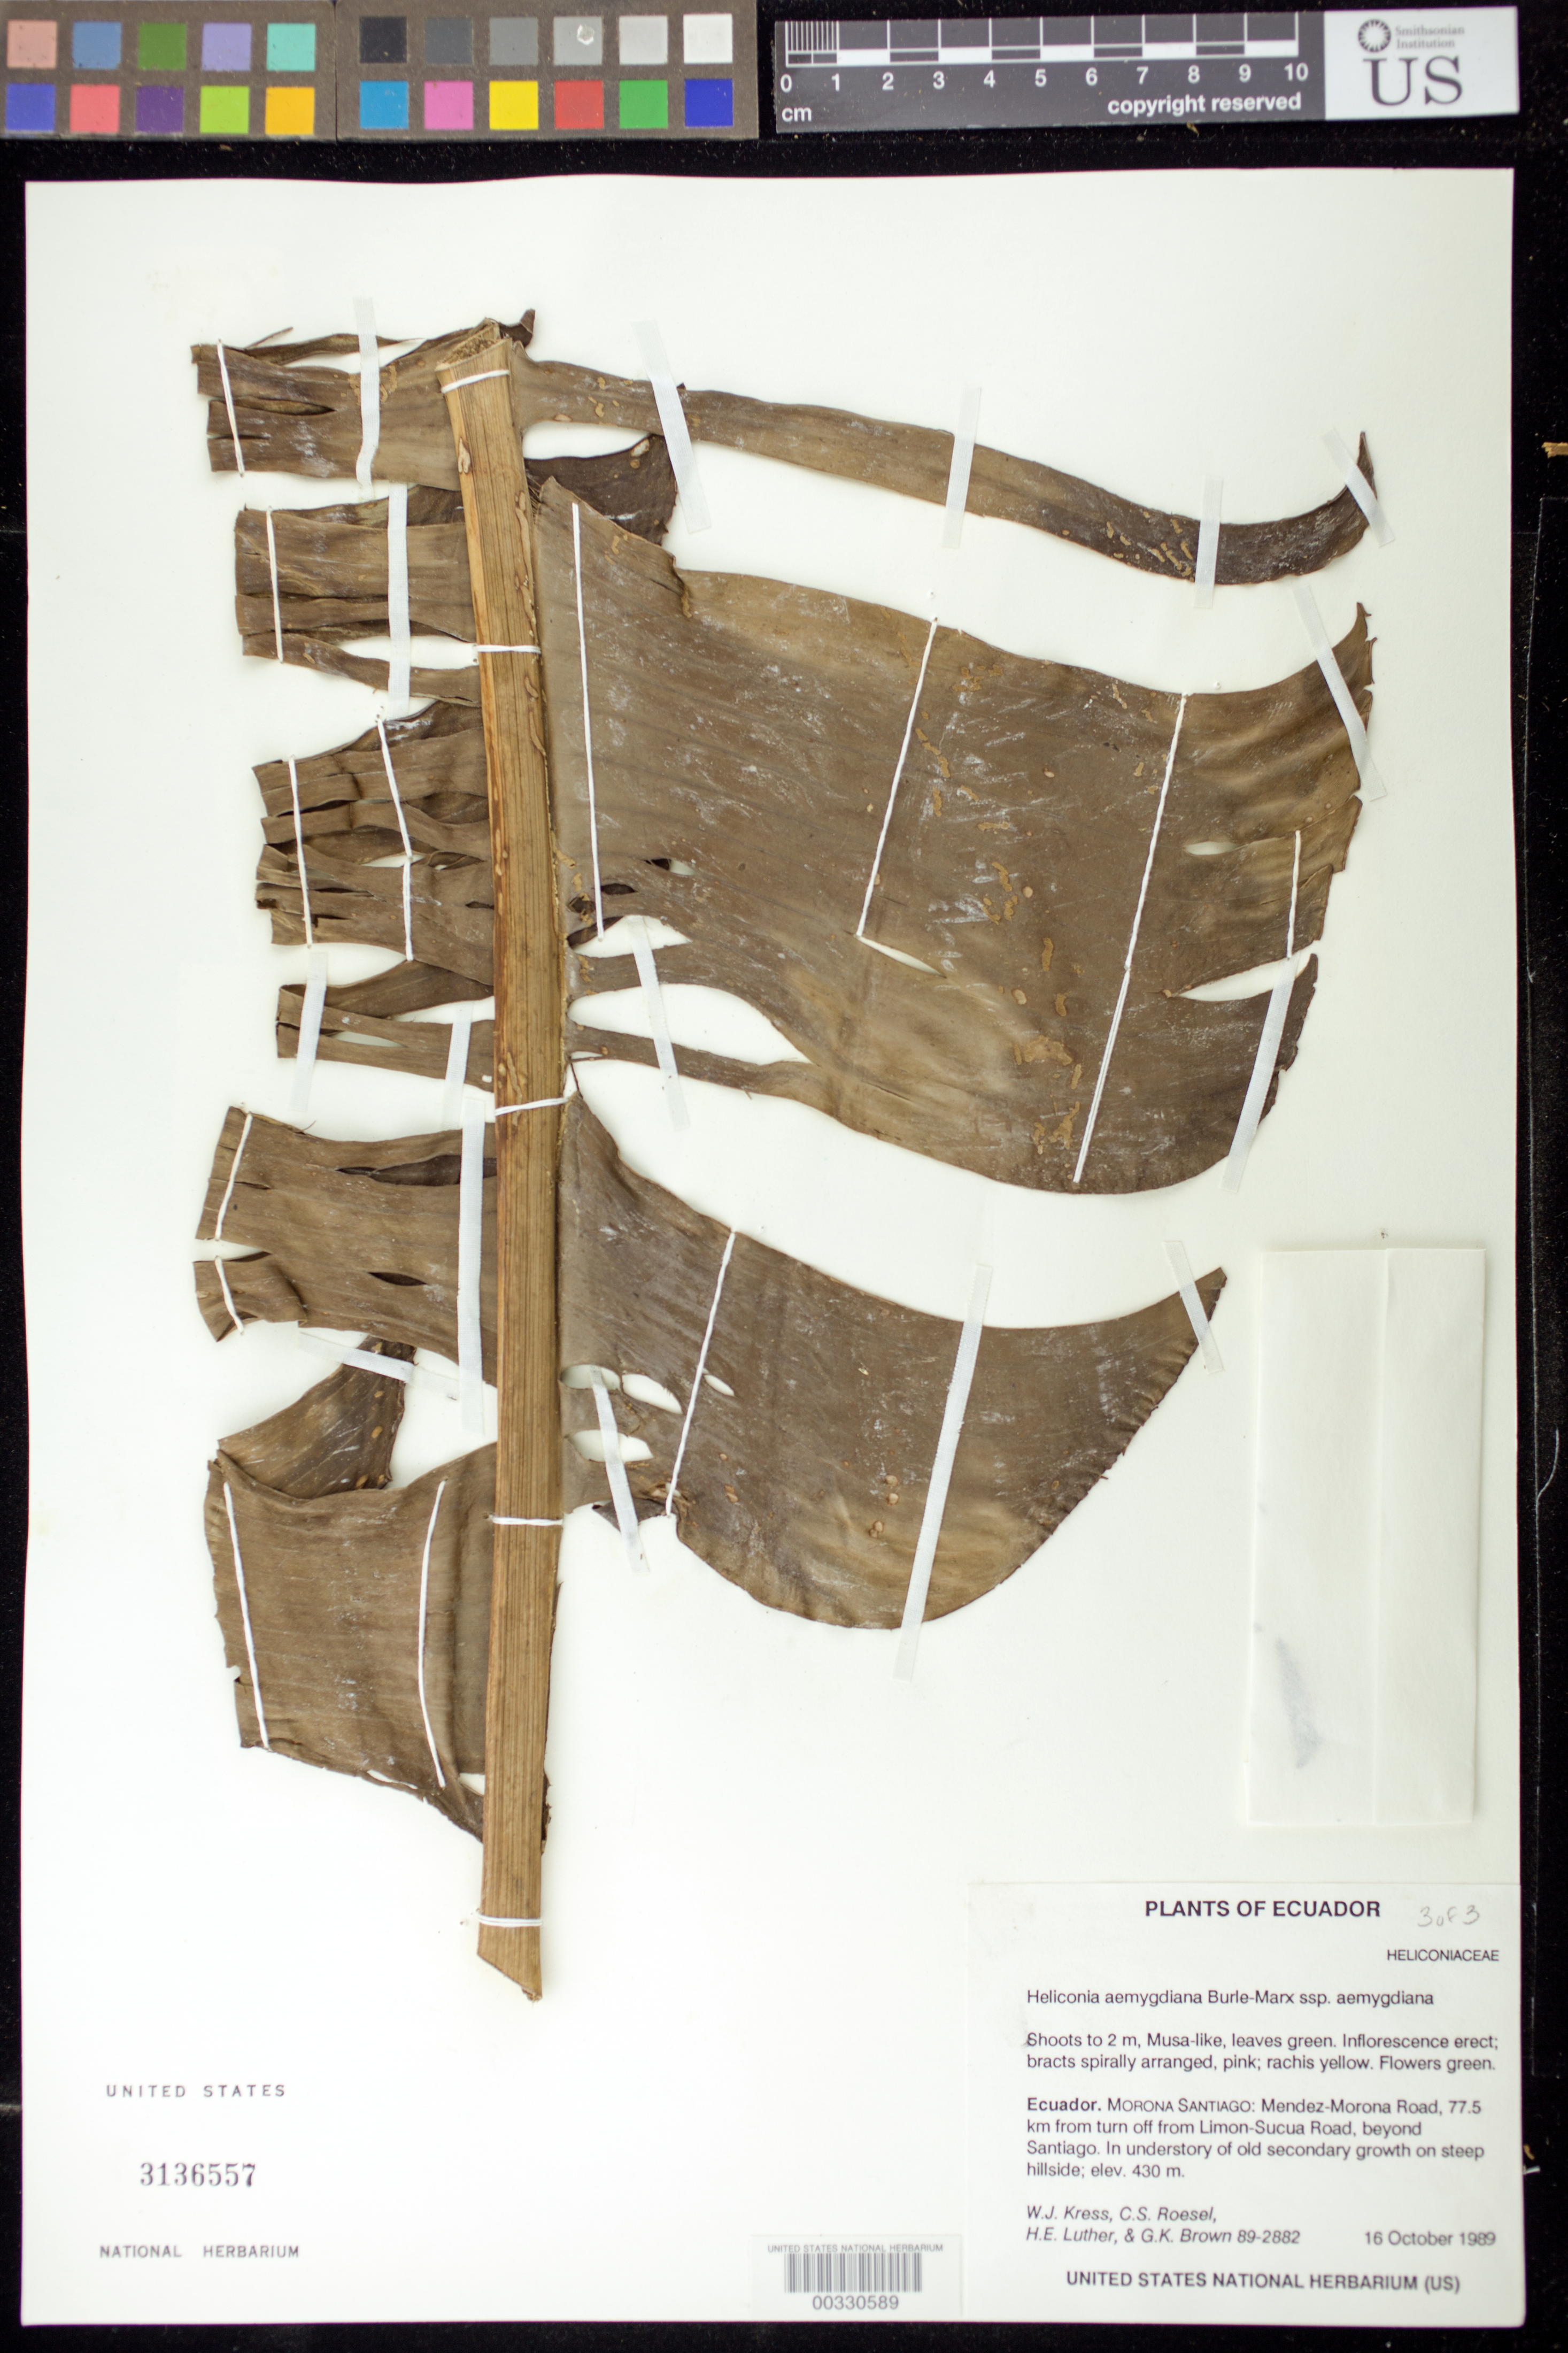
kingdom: Plantae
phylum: Tracheophyta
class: Liliopsida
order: Zingiberales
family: Heliconiaceae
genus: Heliconia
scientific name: Heliconia aemygdiana subsp. aemygdiana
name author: Burle-Marx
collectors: W. J. Kress, C. S. Roesel, Harry E. Luther & G. K. Brown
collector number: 89-2882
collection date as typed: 16 Oct 1989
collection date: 1989-10-16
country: Ecuador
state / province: Morona-Santiago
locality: Mendez-morona road, 77.5 km from turn of f from Limon-sucua road, beyond Santiago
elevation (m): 430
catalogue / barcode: US 3136557